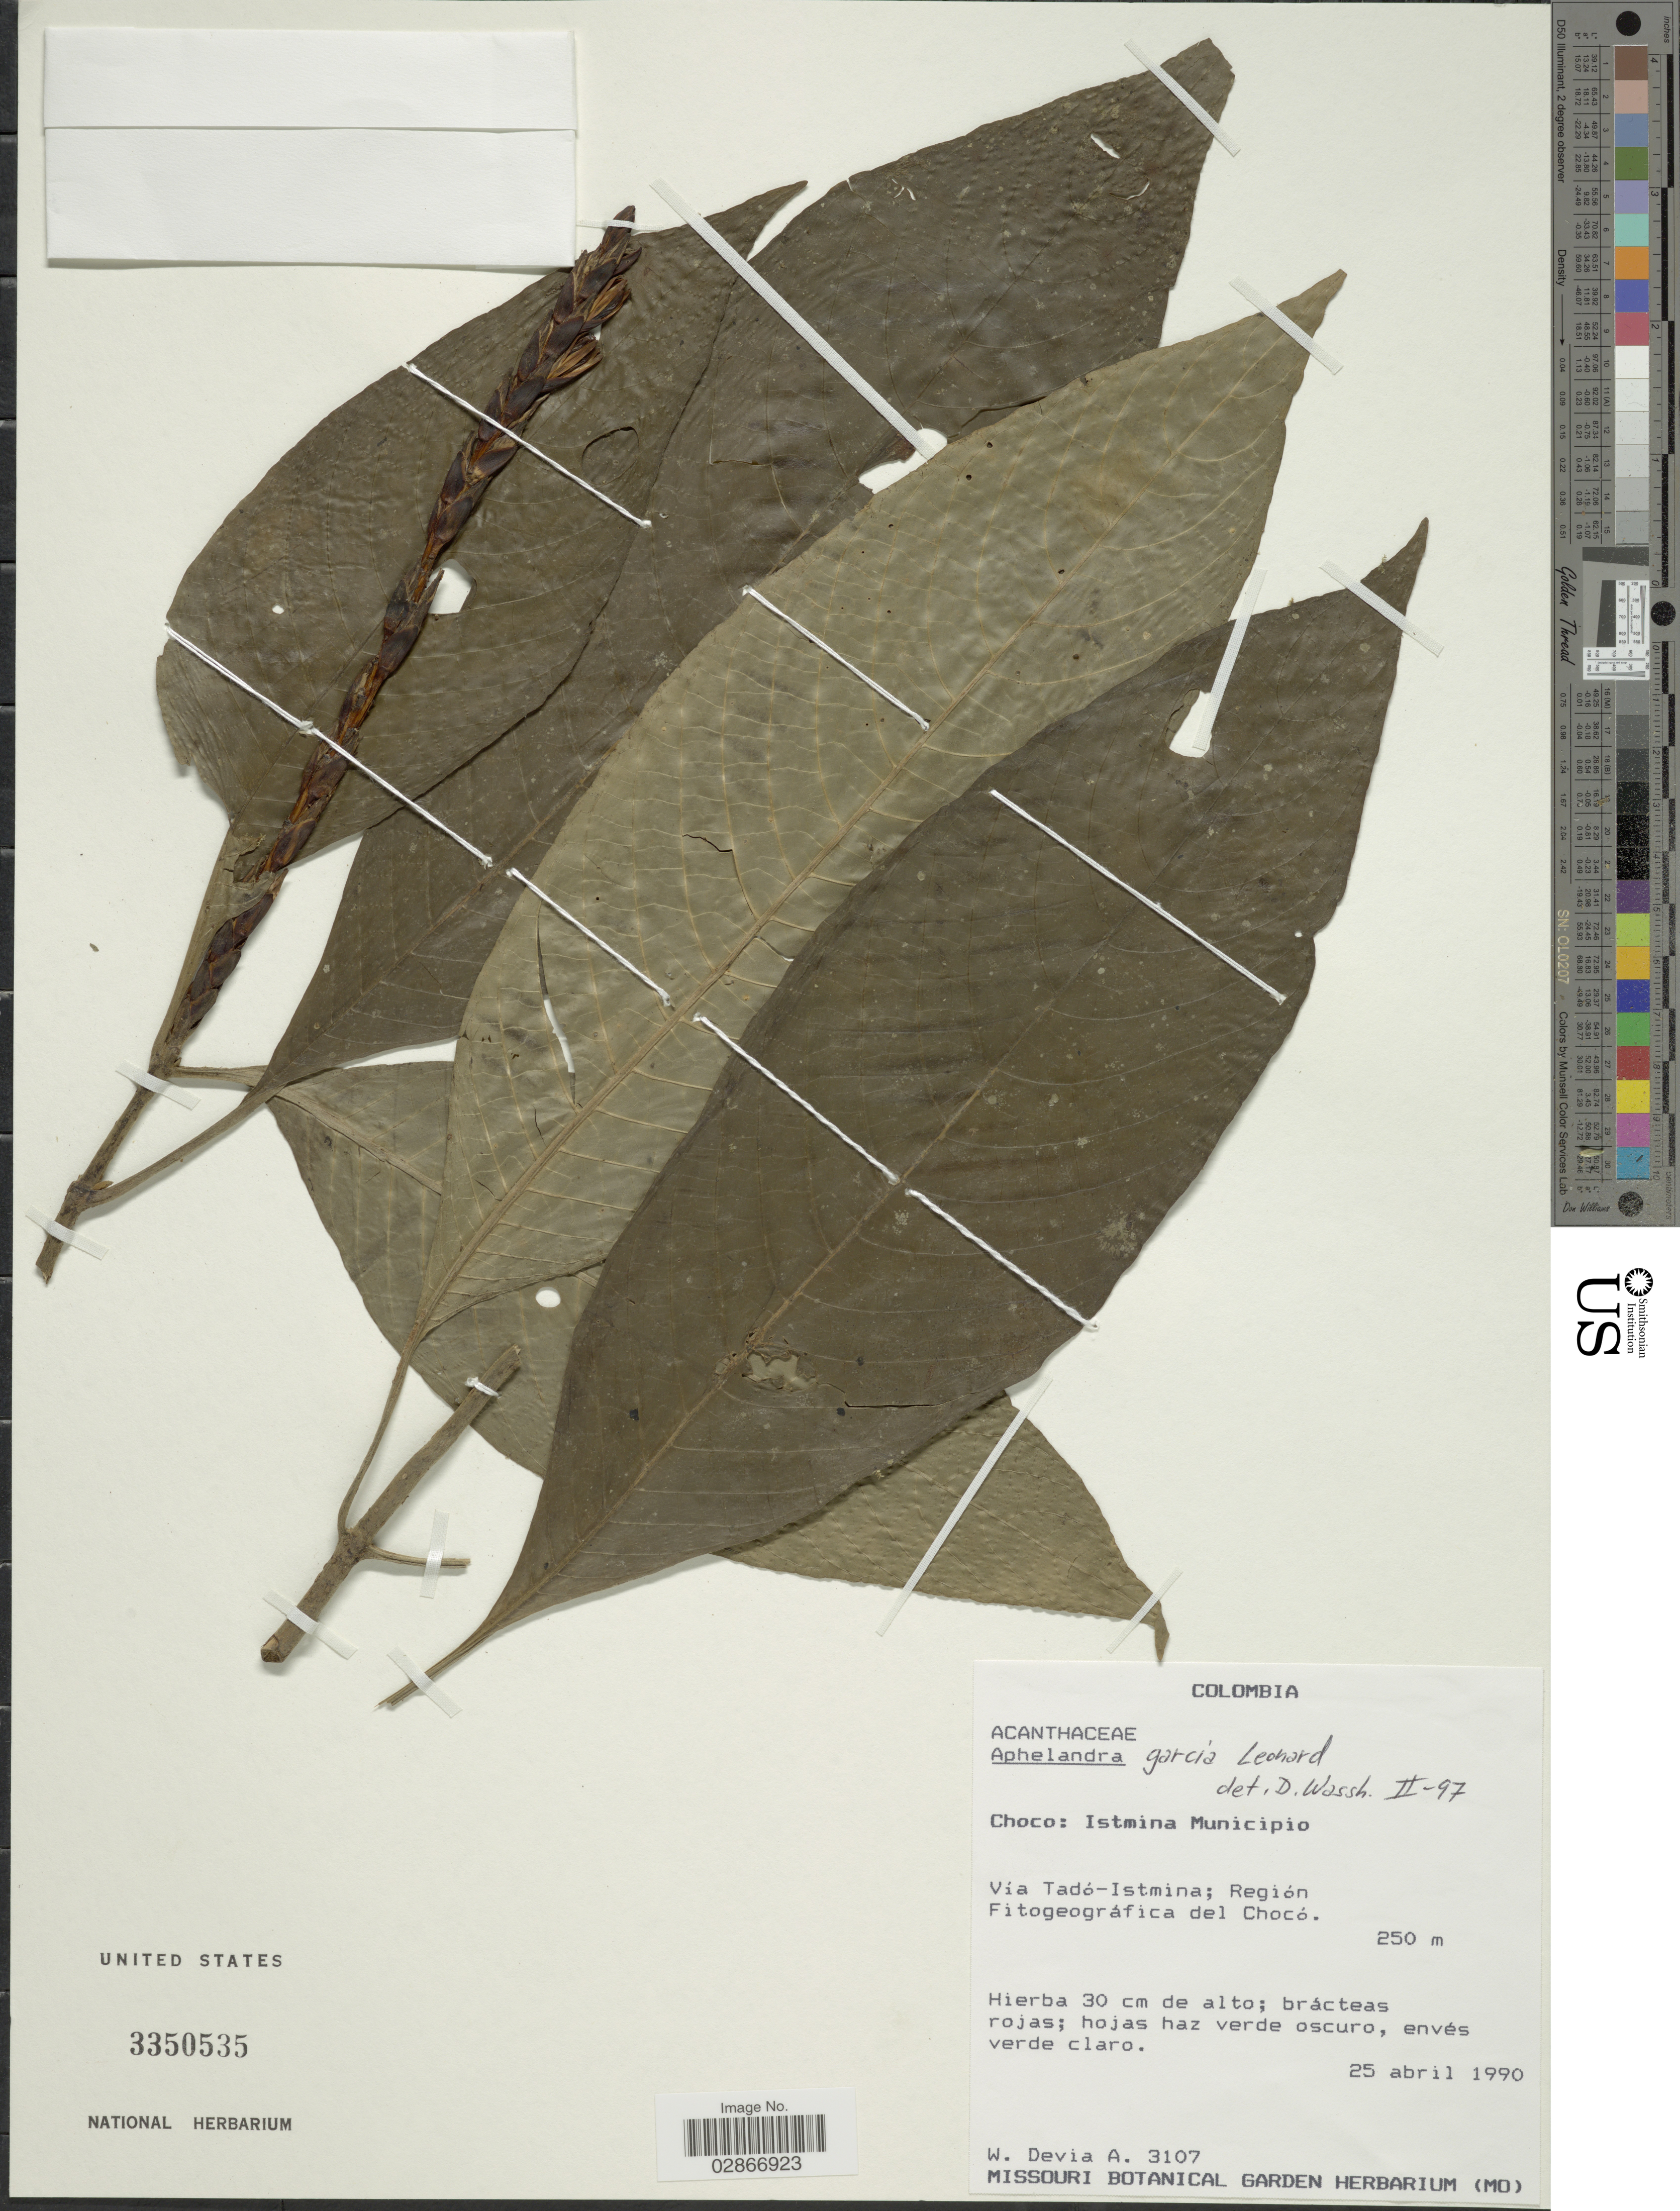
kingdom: Plantae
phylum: Tracheophyta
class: Magnoliopsida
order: Lamiales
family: Acanthaceae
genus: Aphelandra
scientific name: Aphelandra garciae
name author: Leonard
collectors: W. Devia A.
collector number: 3107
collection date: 1990-04-25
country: Colombia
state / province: Chocó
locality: Istmina Municipio, Vía Tadó-Istmina; Región Fitogeográfica del Chocó.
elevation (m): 250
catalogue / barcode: US 3350535